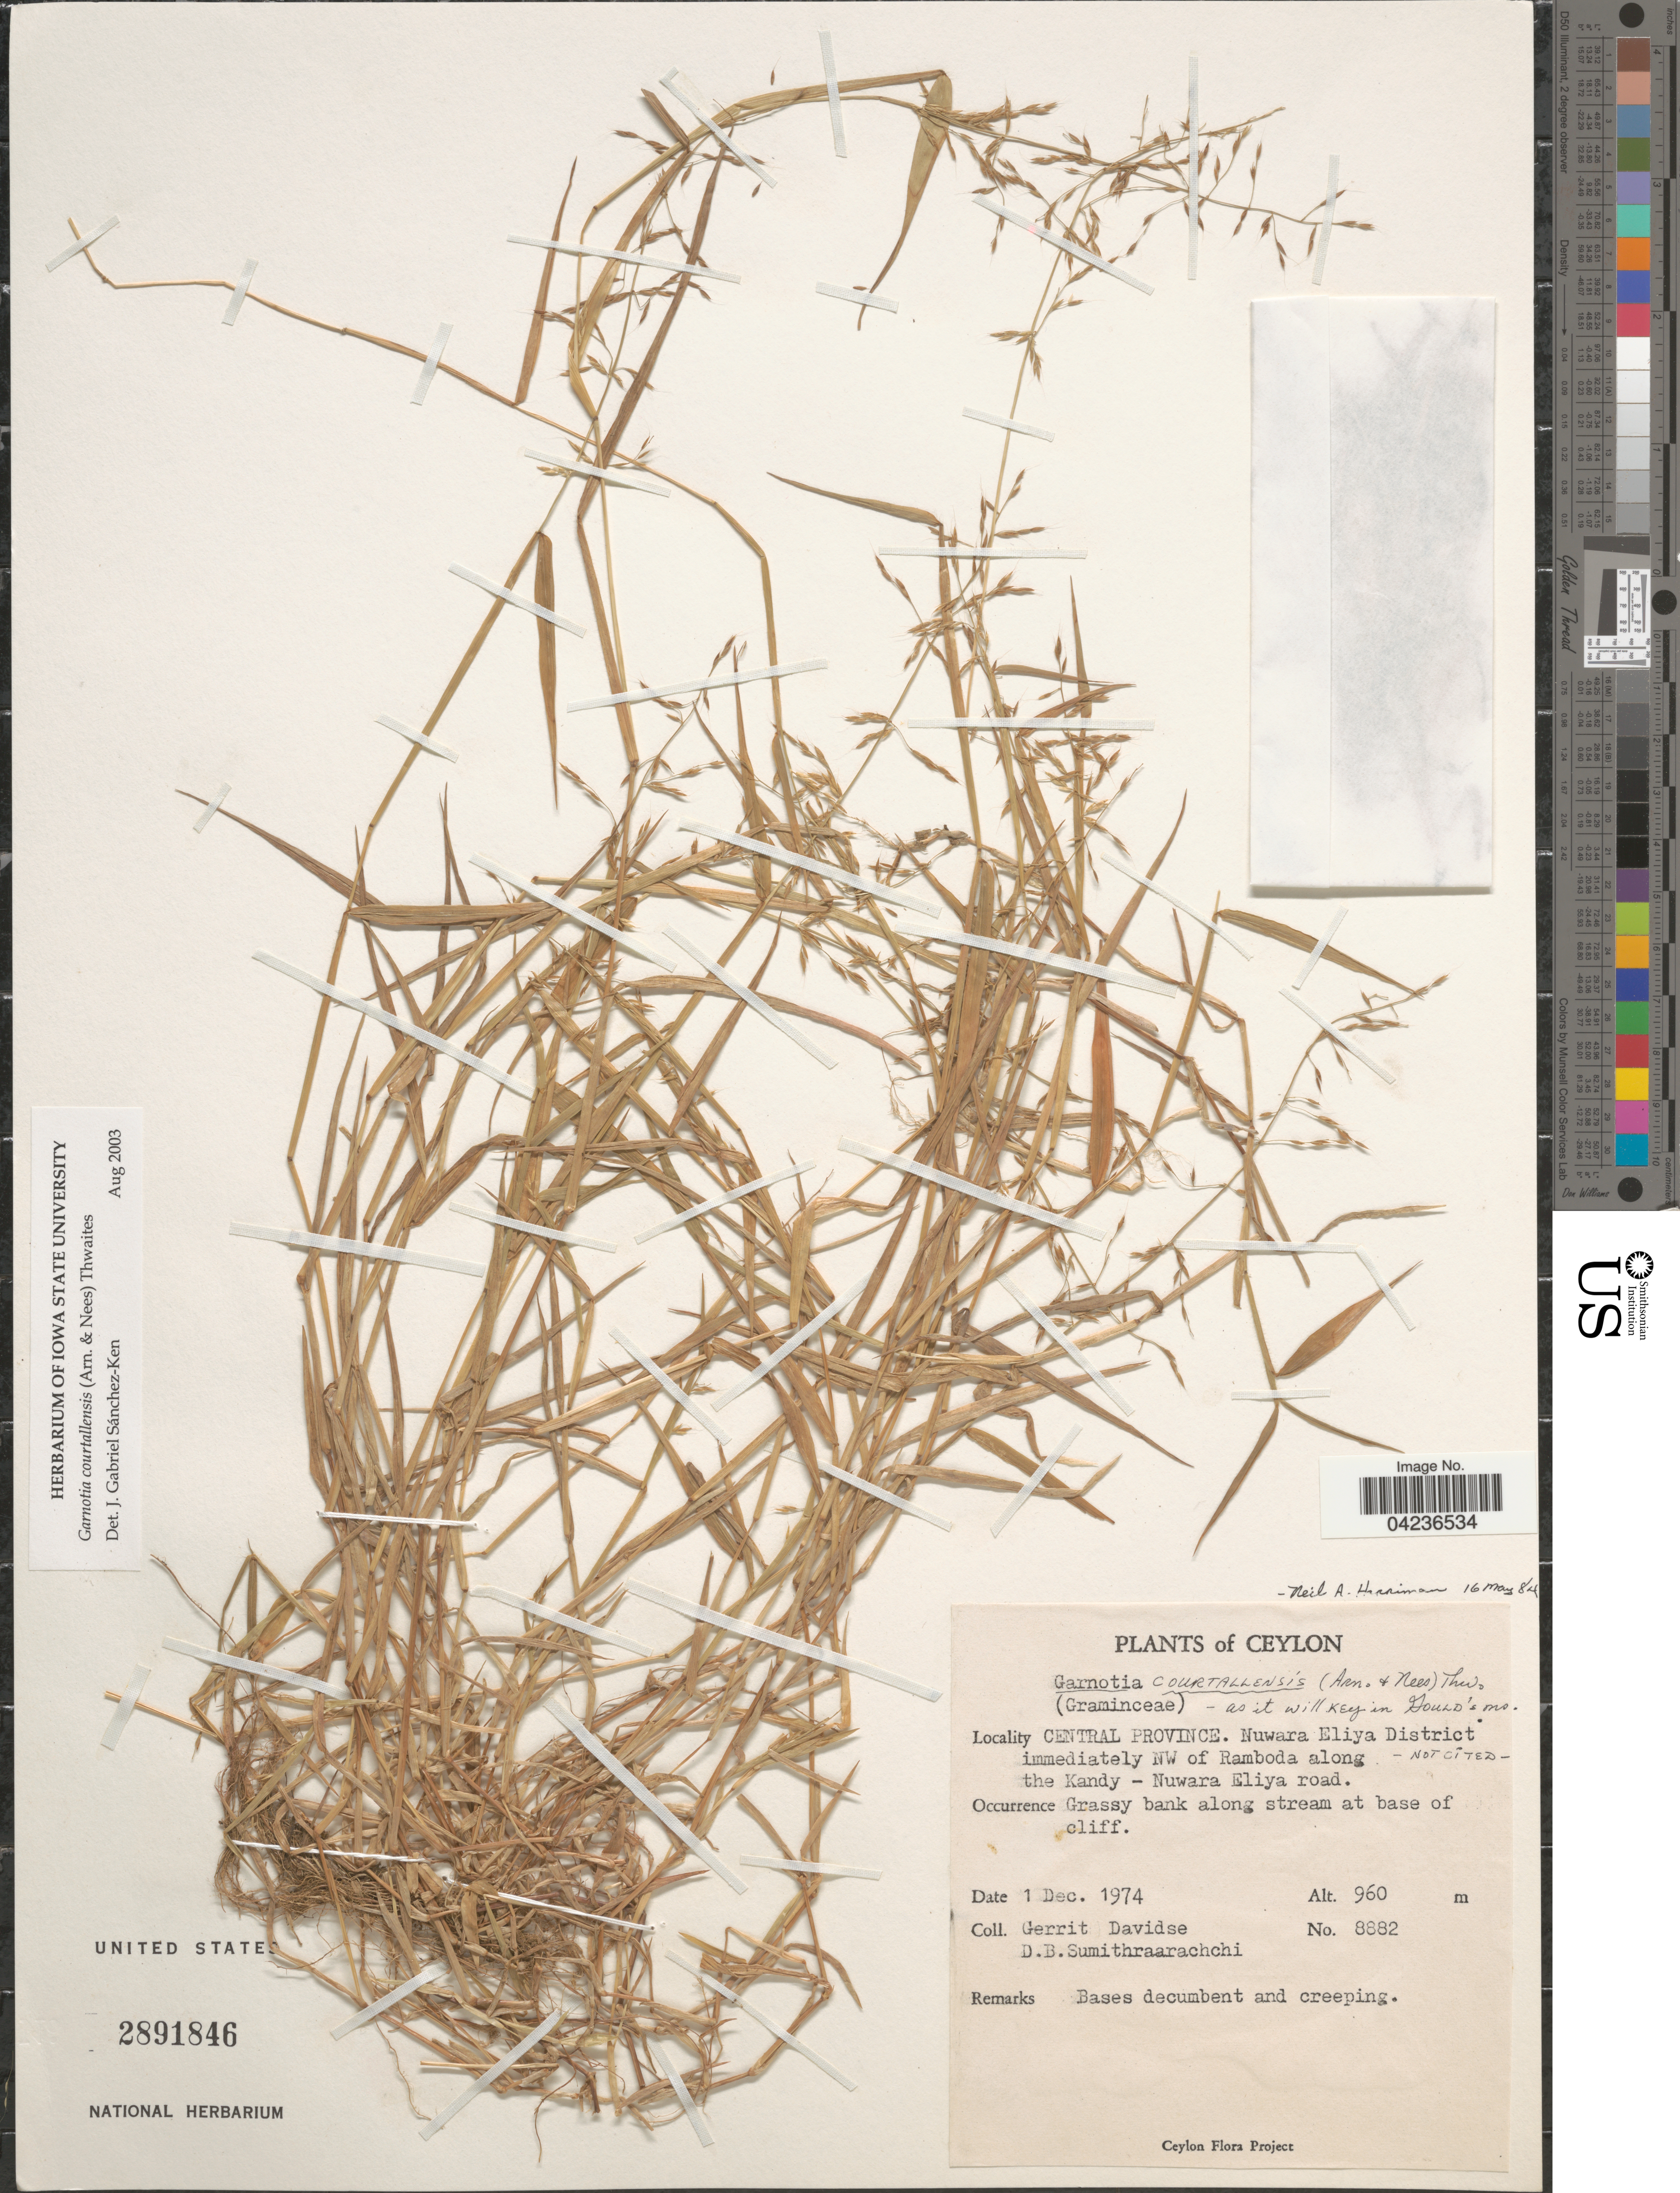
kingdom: Plantae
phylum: Tracheophyta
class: Liliopsida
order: Poales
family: Poaceae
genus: Garnotia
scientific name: Garnotia courtallensis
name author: Thwaites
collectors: G. Davidse & D. B. Sumithraarachchi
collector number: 8882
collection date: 1974-12-01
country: Sri Lanka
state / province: Central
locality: Ceylon. Nuwara Eliya District immediately NW of Ramboda along the Kandy - Nuwara Eliya road.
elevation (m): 960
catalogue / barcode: US 2891846